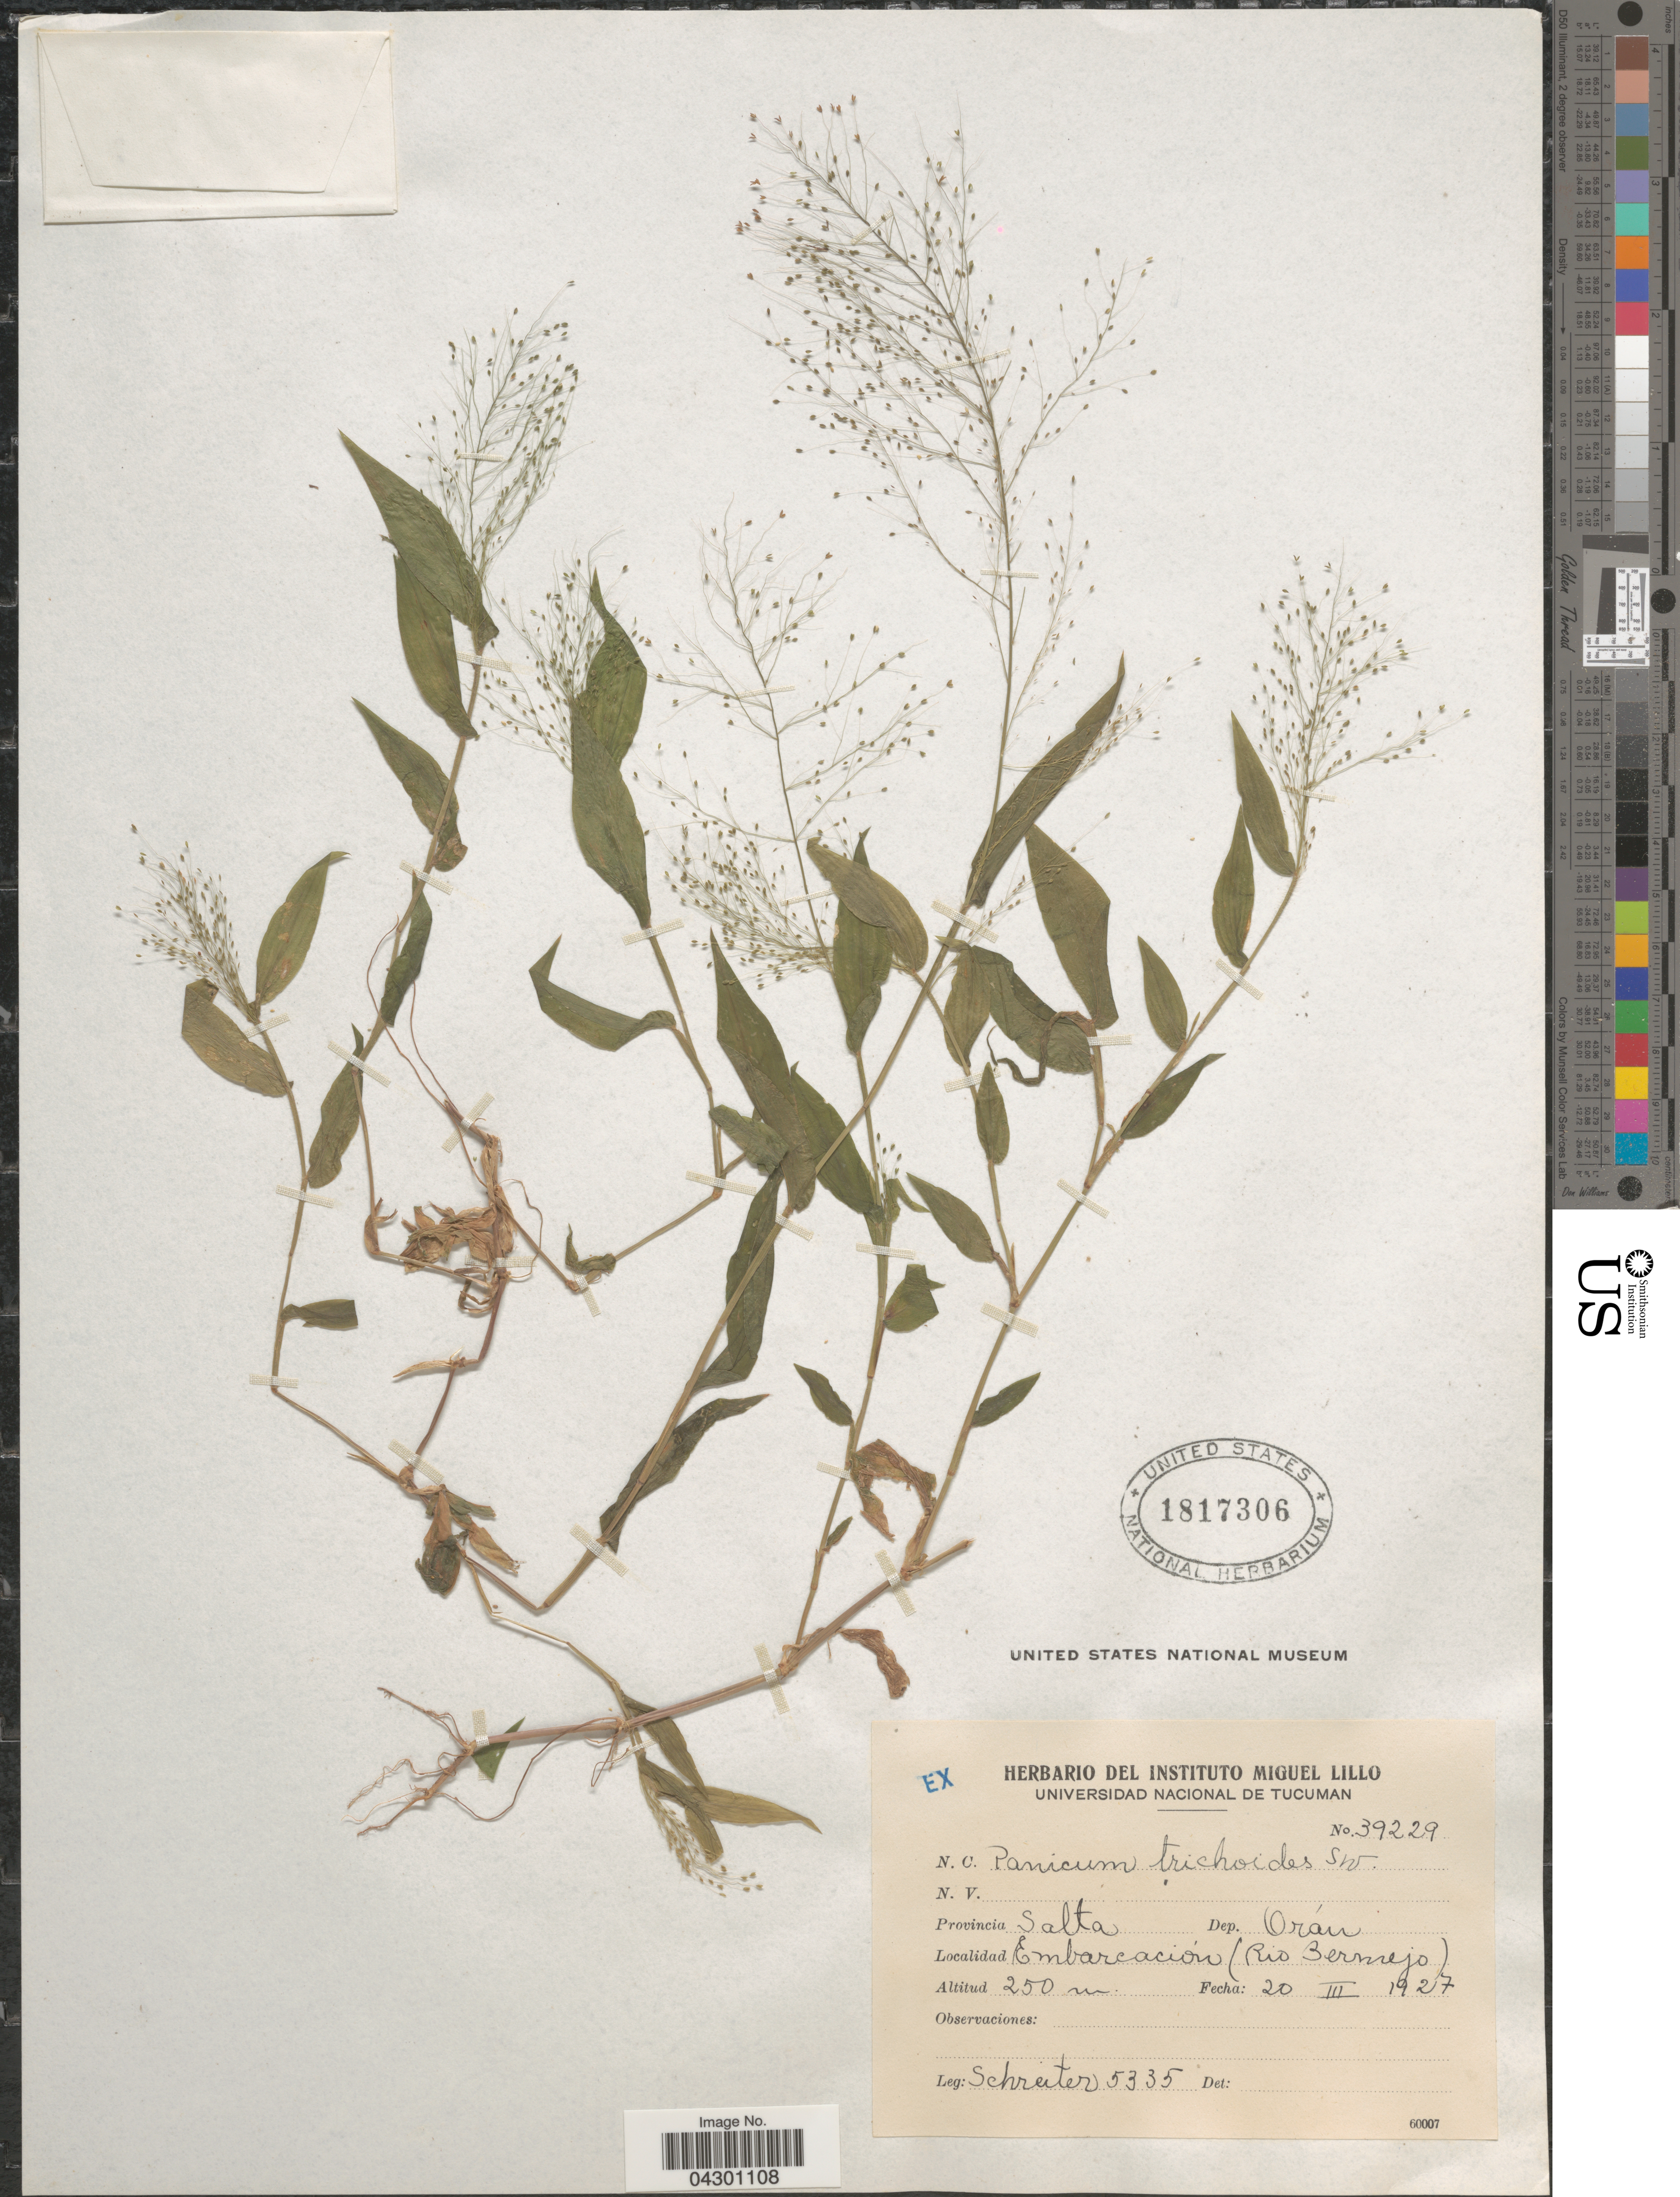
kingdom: Plantae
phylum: Tracheophyta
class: Liliopsida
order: Poales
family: Poaceae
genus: Panicum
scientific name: Panicum trichoides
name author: Sw.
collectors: -. Schreiter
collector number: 5335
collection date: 1927-03-20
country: Argentina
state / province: Salta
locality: Dep. Orán. Embarcación (Rio Bermejo).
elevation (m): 250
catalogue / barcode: US 1817306